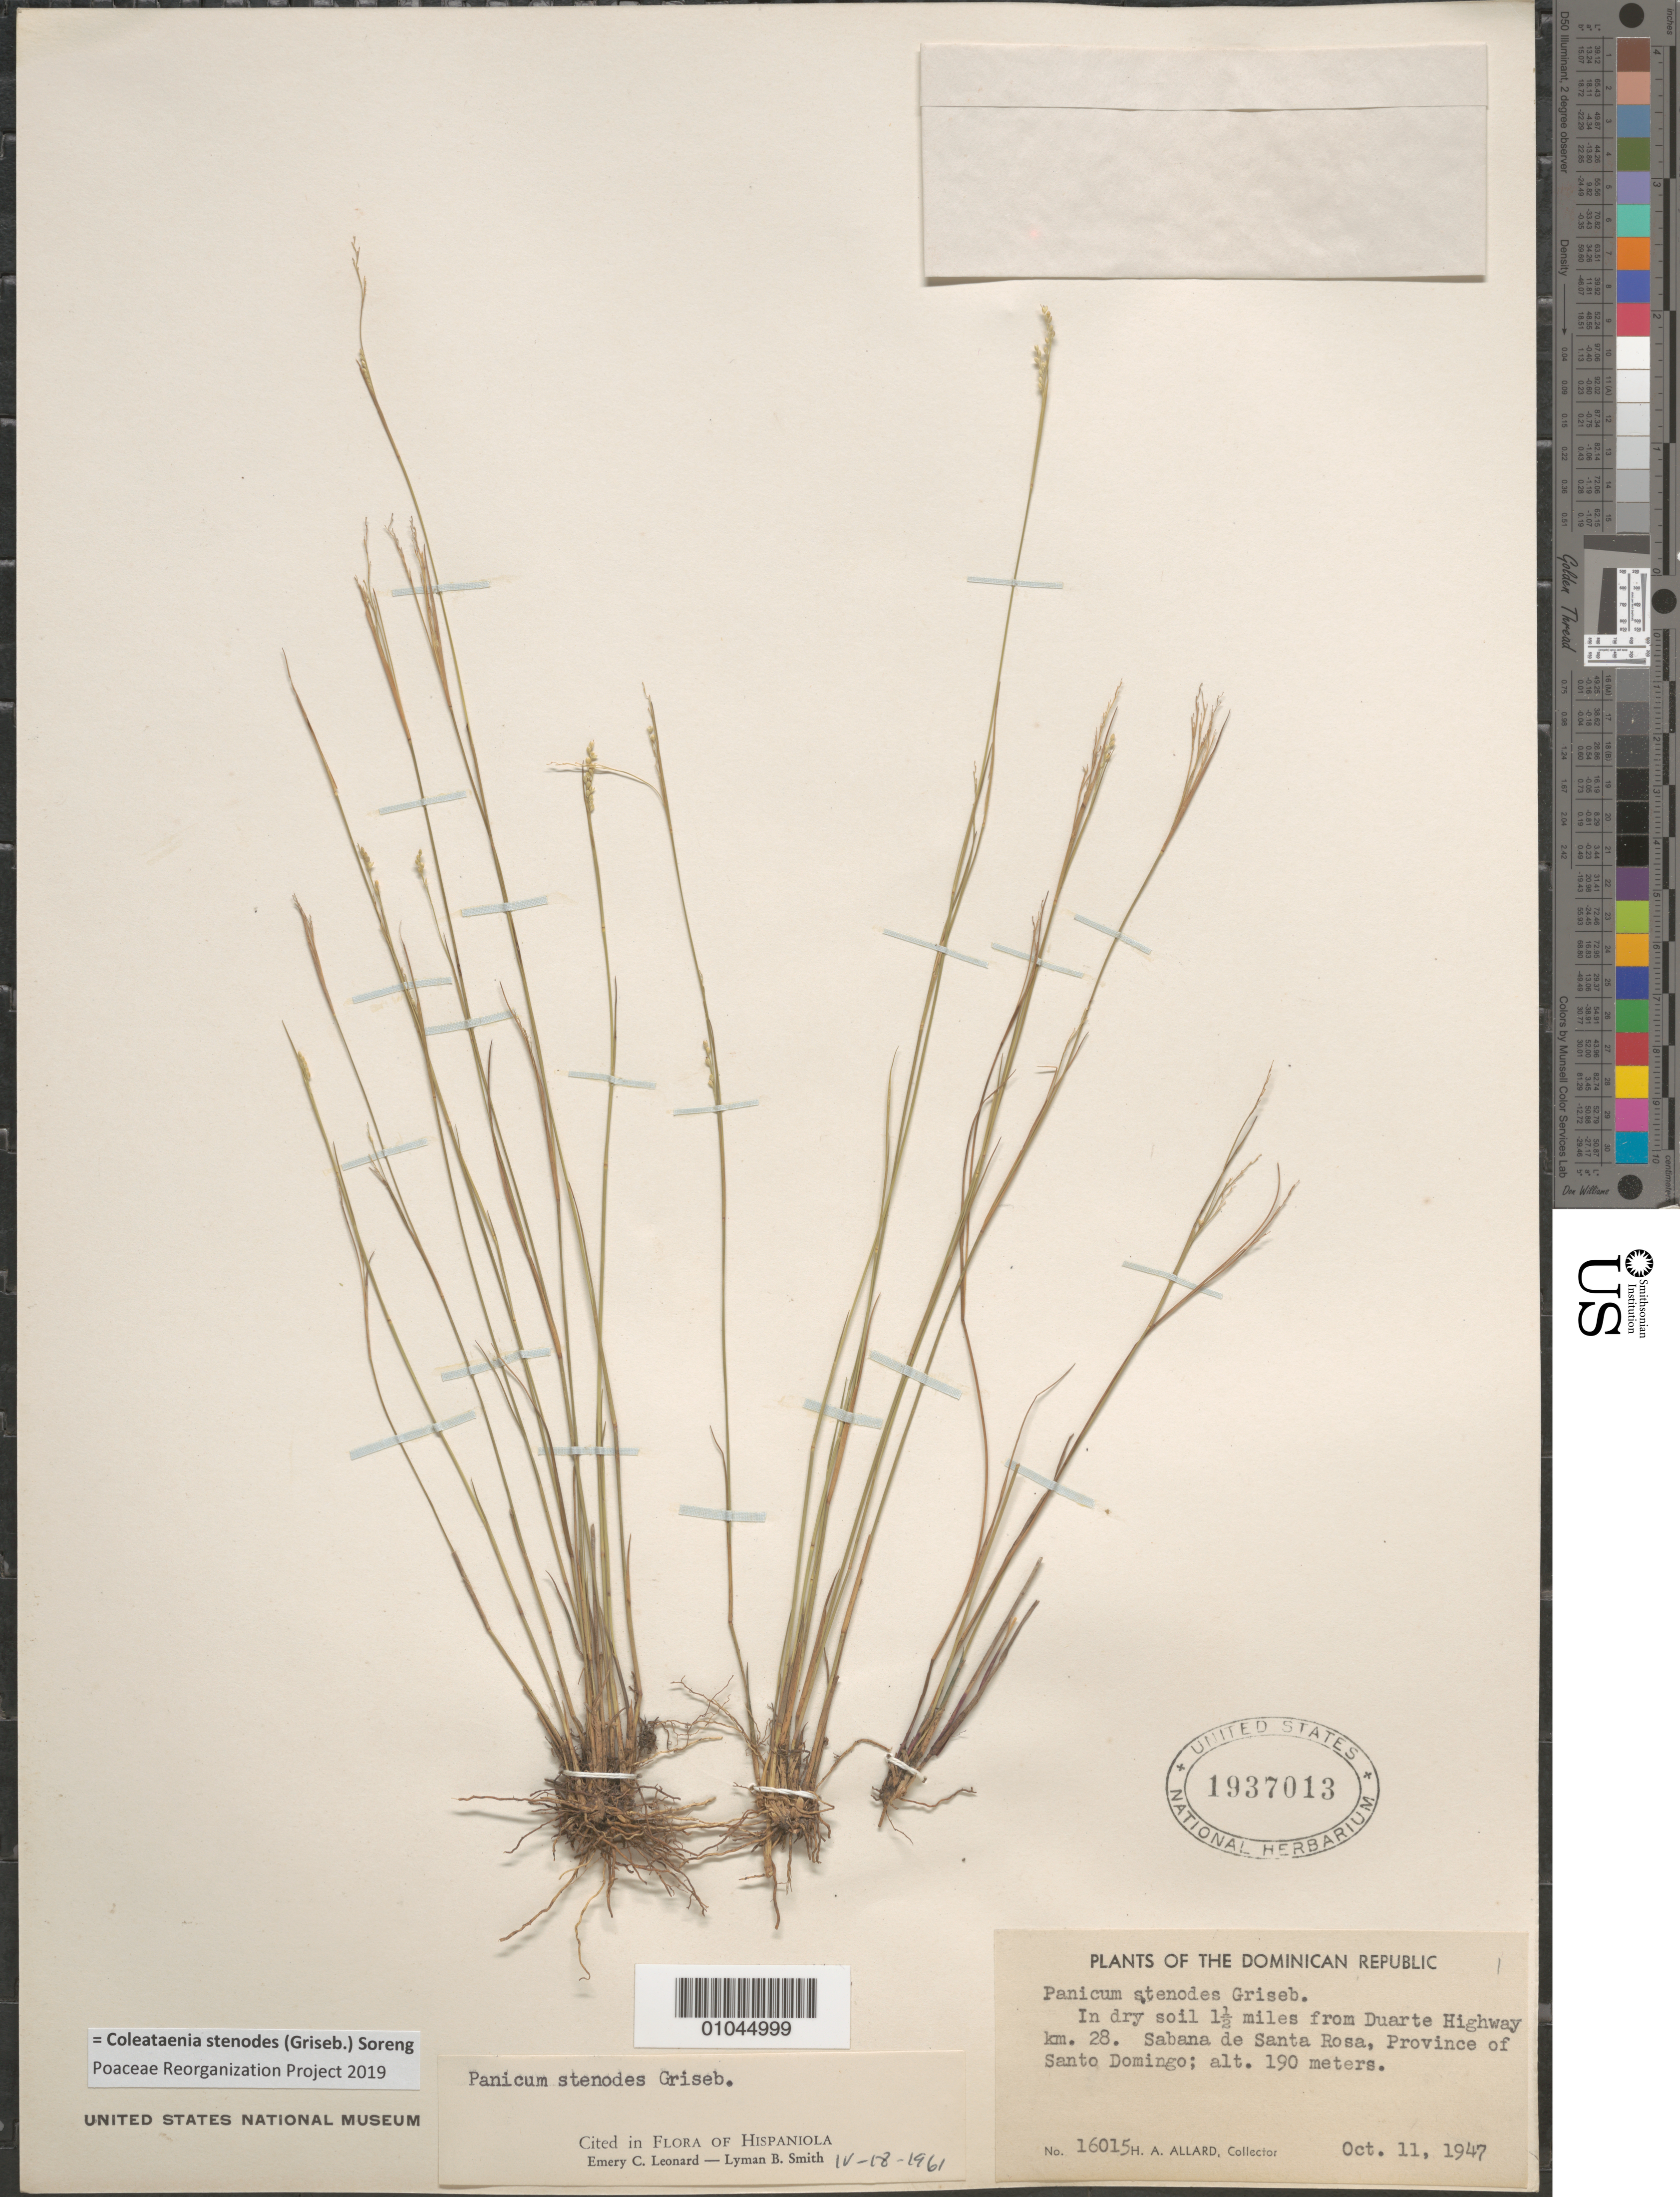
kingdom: Plantae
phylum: Tracheophyta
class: Liliopsida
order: Poales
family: Poaceae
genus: Panicum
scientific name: Panicum stenodes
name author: Griseb.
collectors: H. A. Allard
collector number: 16015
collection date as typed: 11 Oct 1947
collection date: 1947-10-11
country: Dominican Republic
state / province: Distrito Nacional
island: Hispaniola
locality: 1 1/2 miles from Duarte Highway km 28, Sabana de Santa Rosa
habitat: in dry soil near highway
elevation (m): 190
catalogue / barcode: US 1937013